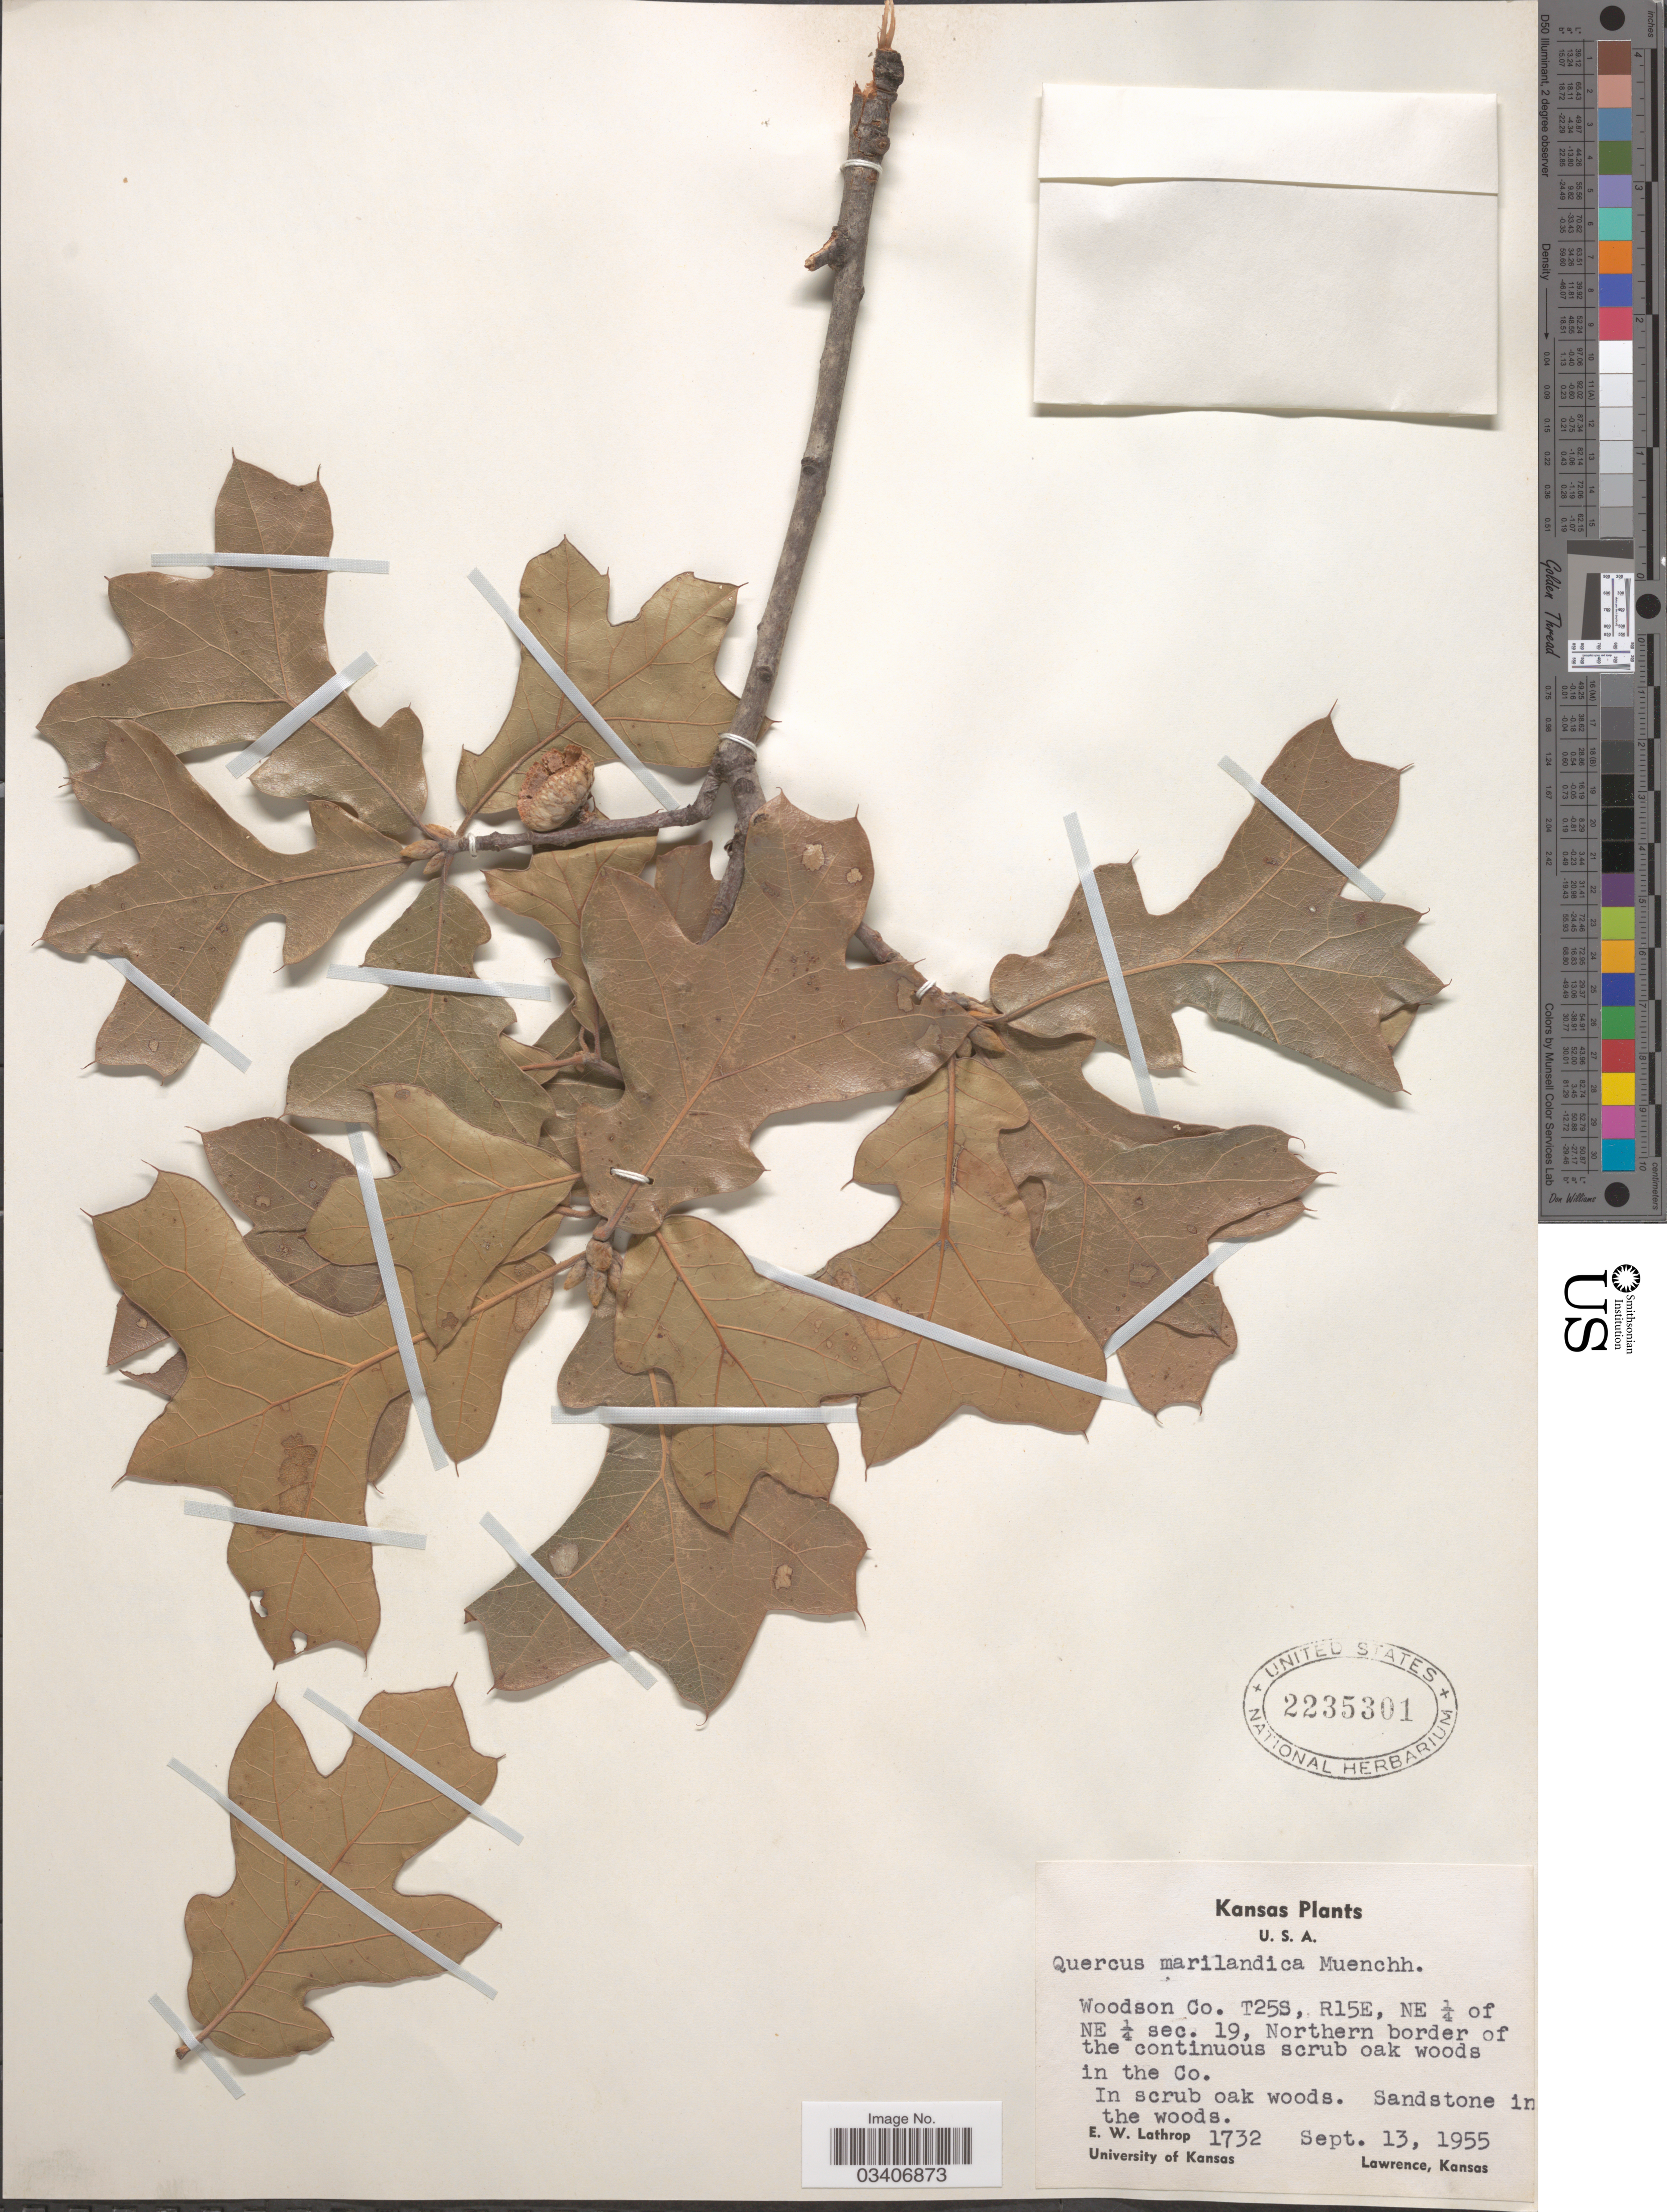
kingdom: Plantae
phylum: Tracheophyta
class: Magnoliopsida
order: Fagales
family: Fagaceae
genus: Quercus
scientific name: Quercus marilandica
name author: (L.) Münchh.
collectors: E. W. Lathrop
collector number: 1732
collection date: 1955-09-13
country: United States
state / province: Kansas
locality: Woodson Co. T25S, R15E, NE ¼ of NE ¼ Sec. 19, Northern border of the continuous scrub oak woods in the Co.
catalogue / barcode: US 2235301